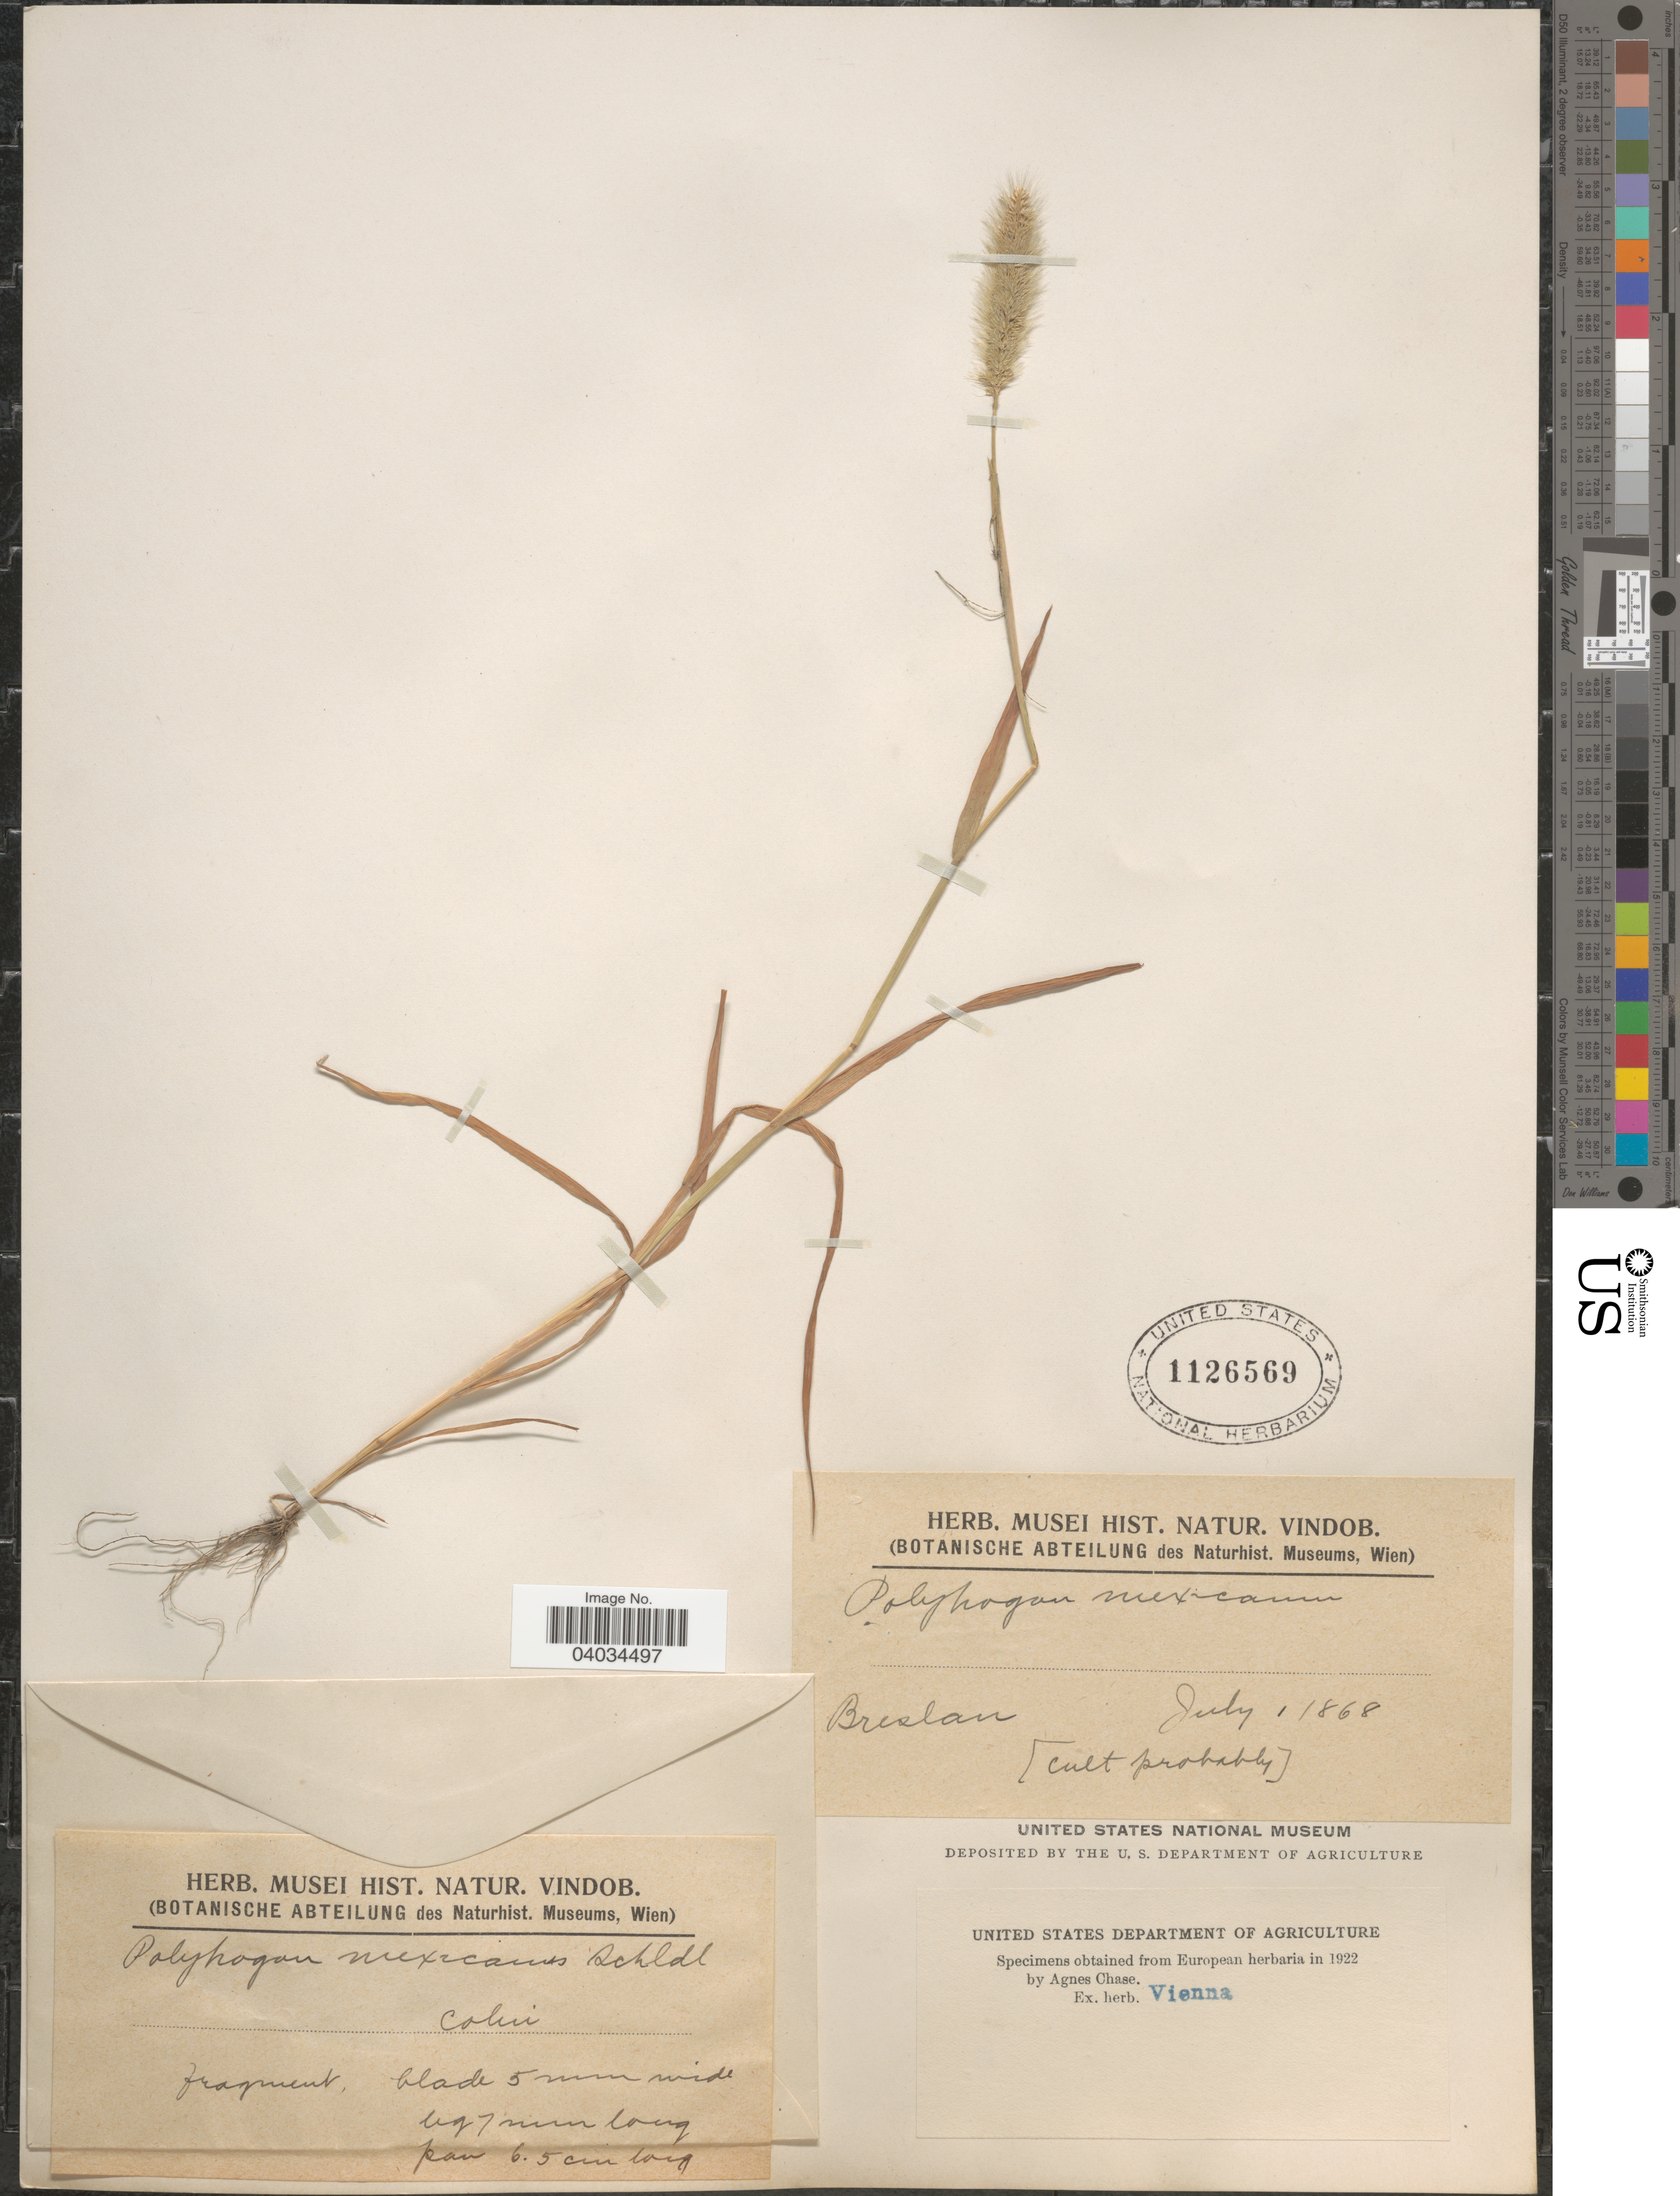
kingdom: Plantae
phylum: Tracheophyta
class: Liliopsida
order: Poales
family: Poaceae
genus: Polypogon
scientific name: Polypogon monspeliensis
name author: (L.) Desf.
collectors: Colin, --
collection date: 1868-07-01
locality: Breslau.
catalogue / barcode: US 1126569